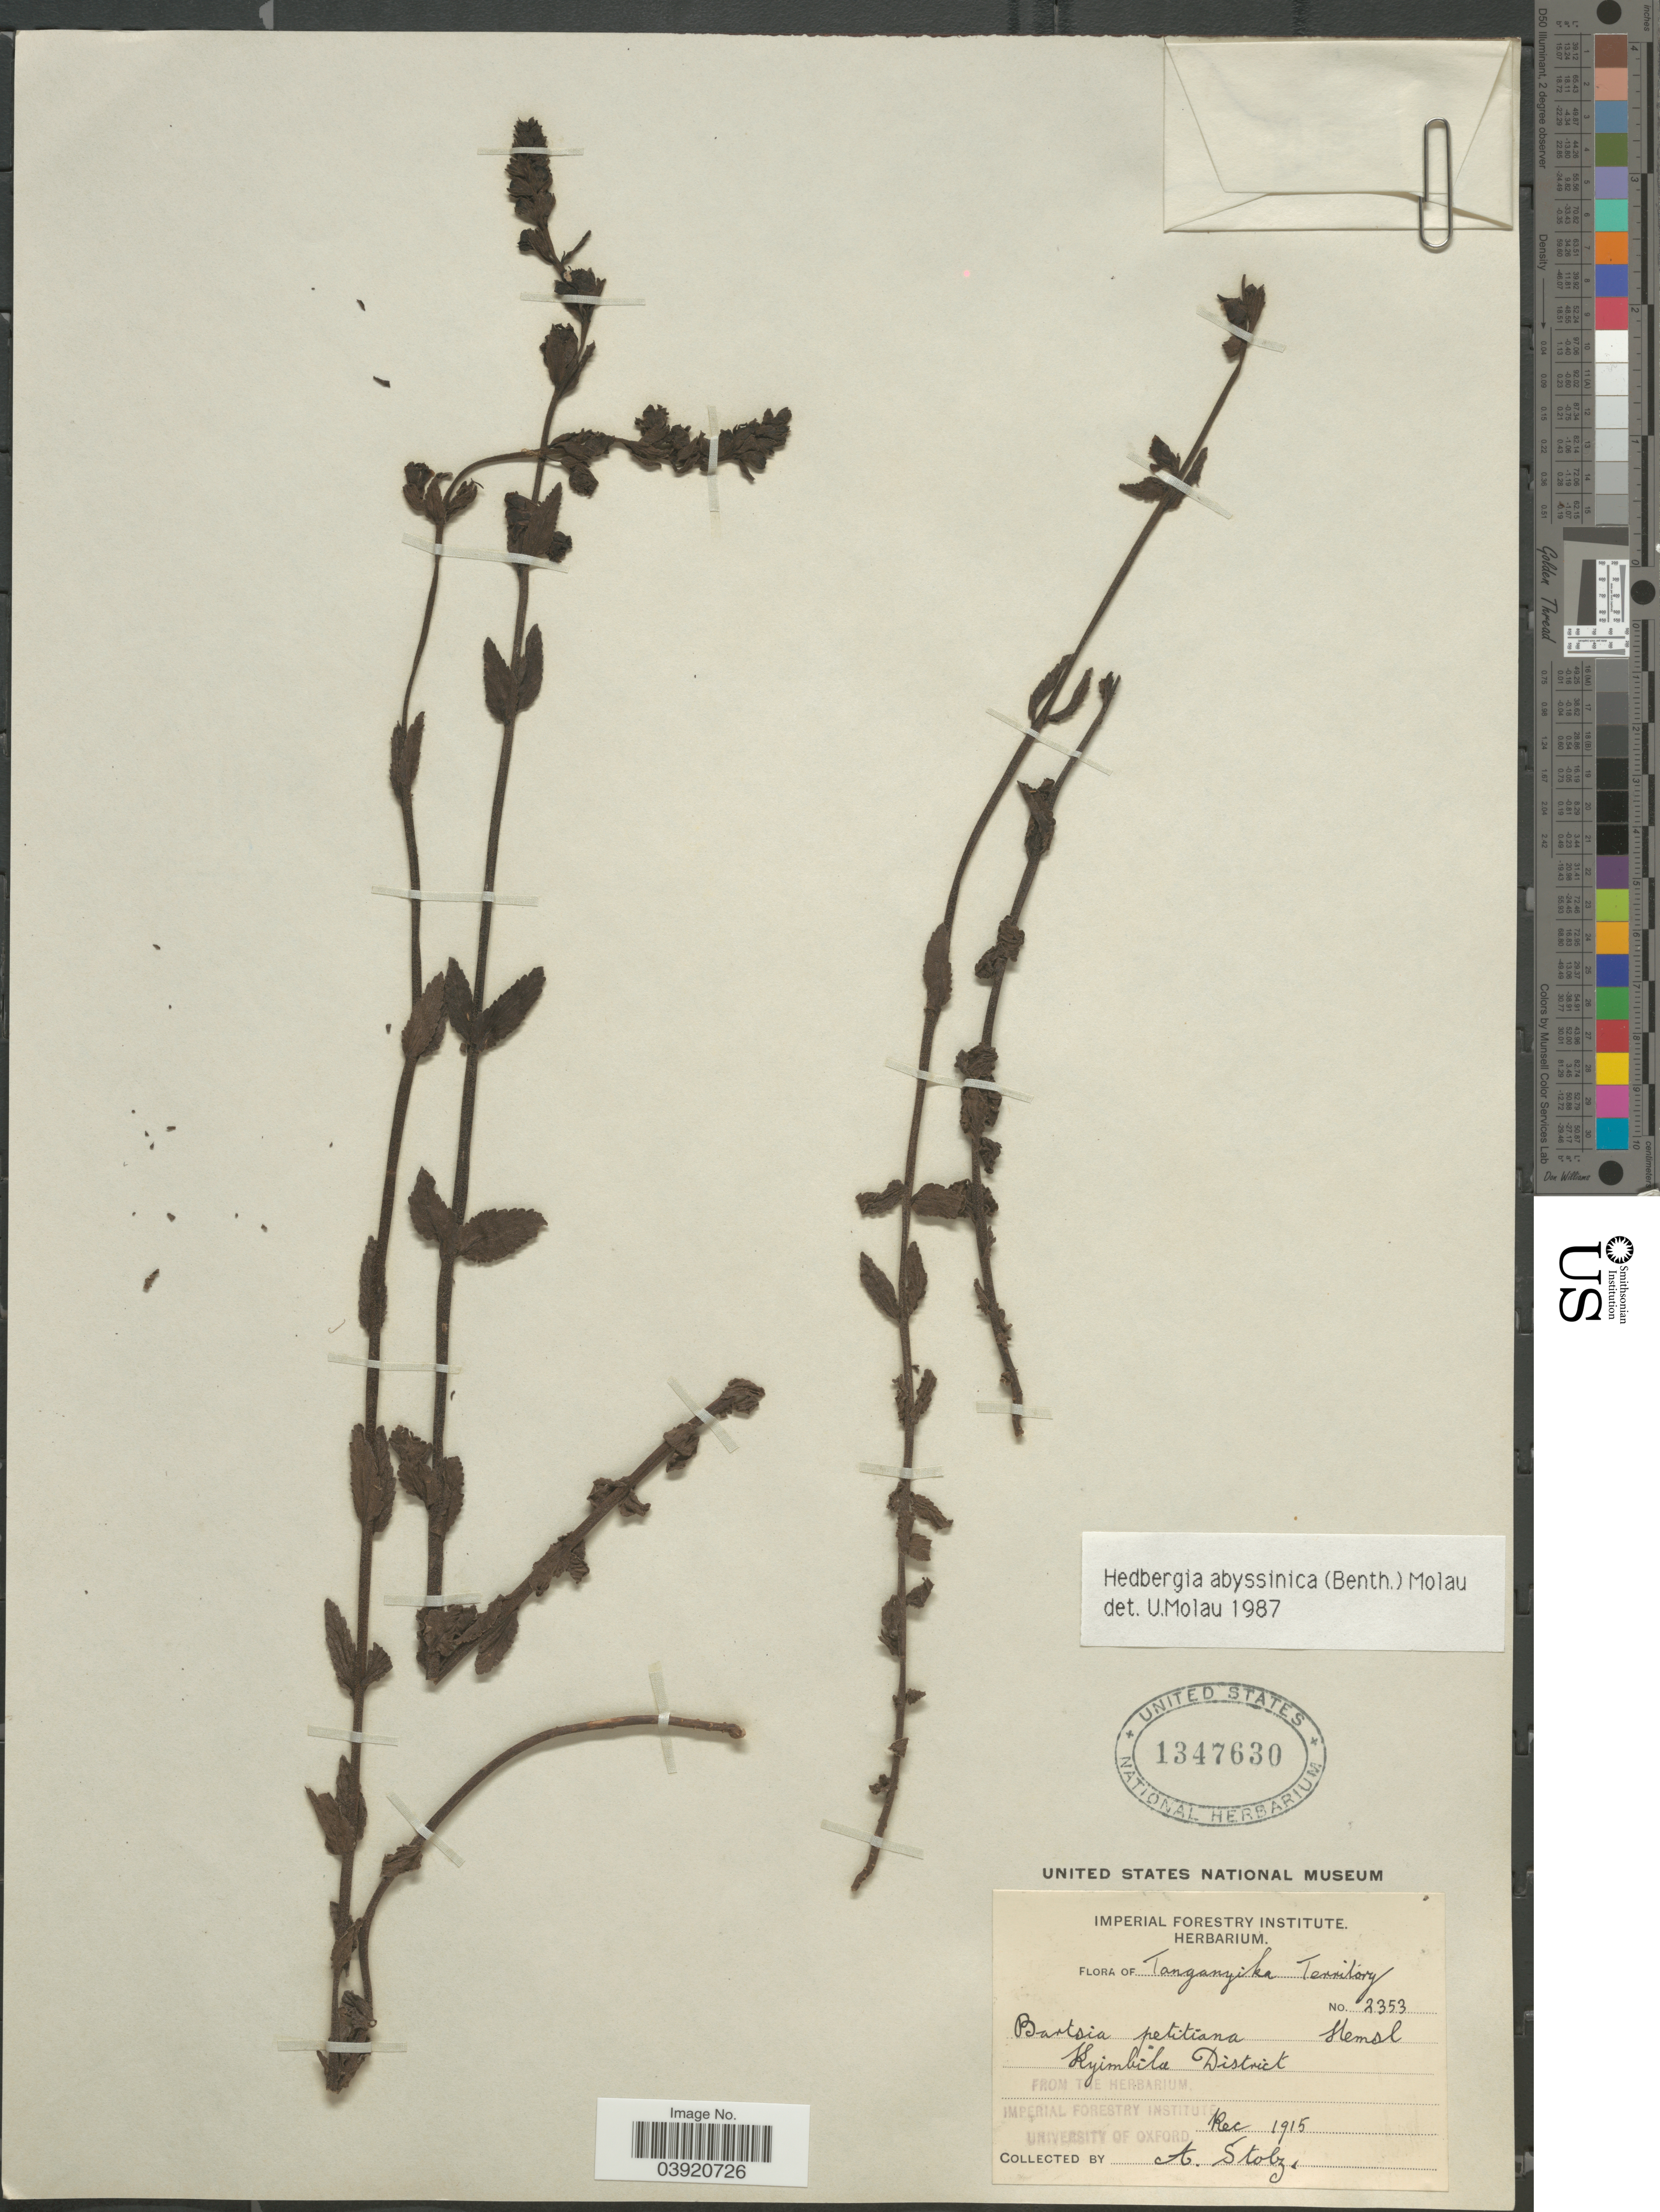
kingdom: Plantae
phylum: Tracheophyta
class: Magnoliopsida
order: Lamiales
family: Orobanchaceae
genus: Hedbergia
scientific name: Hedbergia abyssinica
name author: (Benth.) Molau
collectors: A. Stolz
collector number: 2353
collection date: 1915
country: Tanzania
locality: Tanganyika Territory. Kyimbila District.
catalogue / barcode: US 1347630